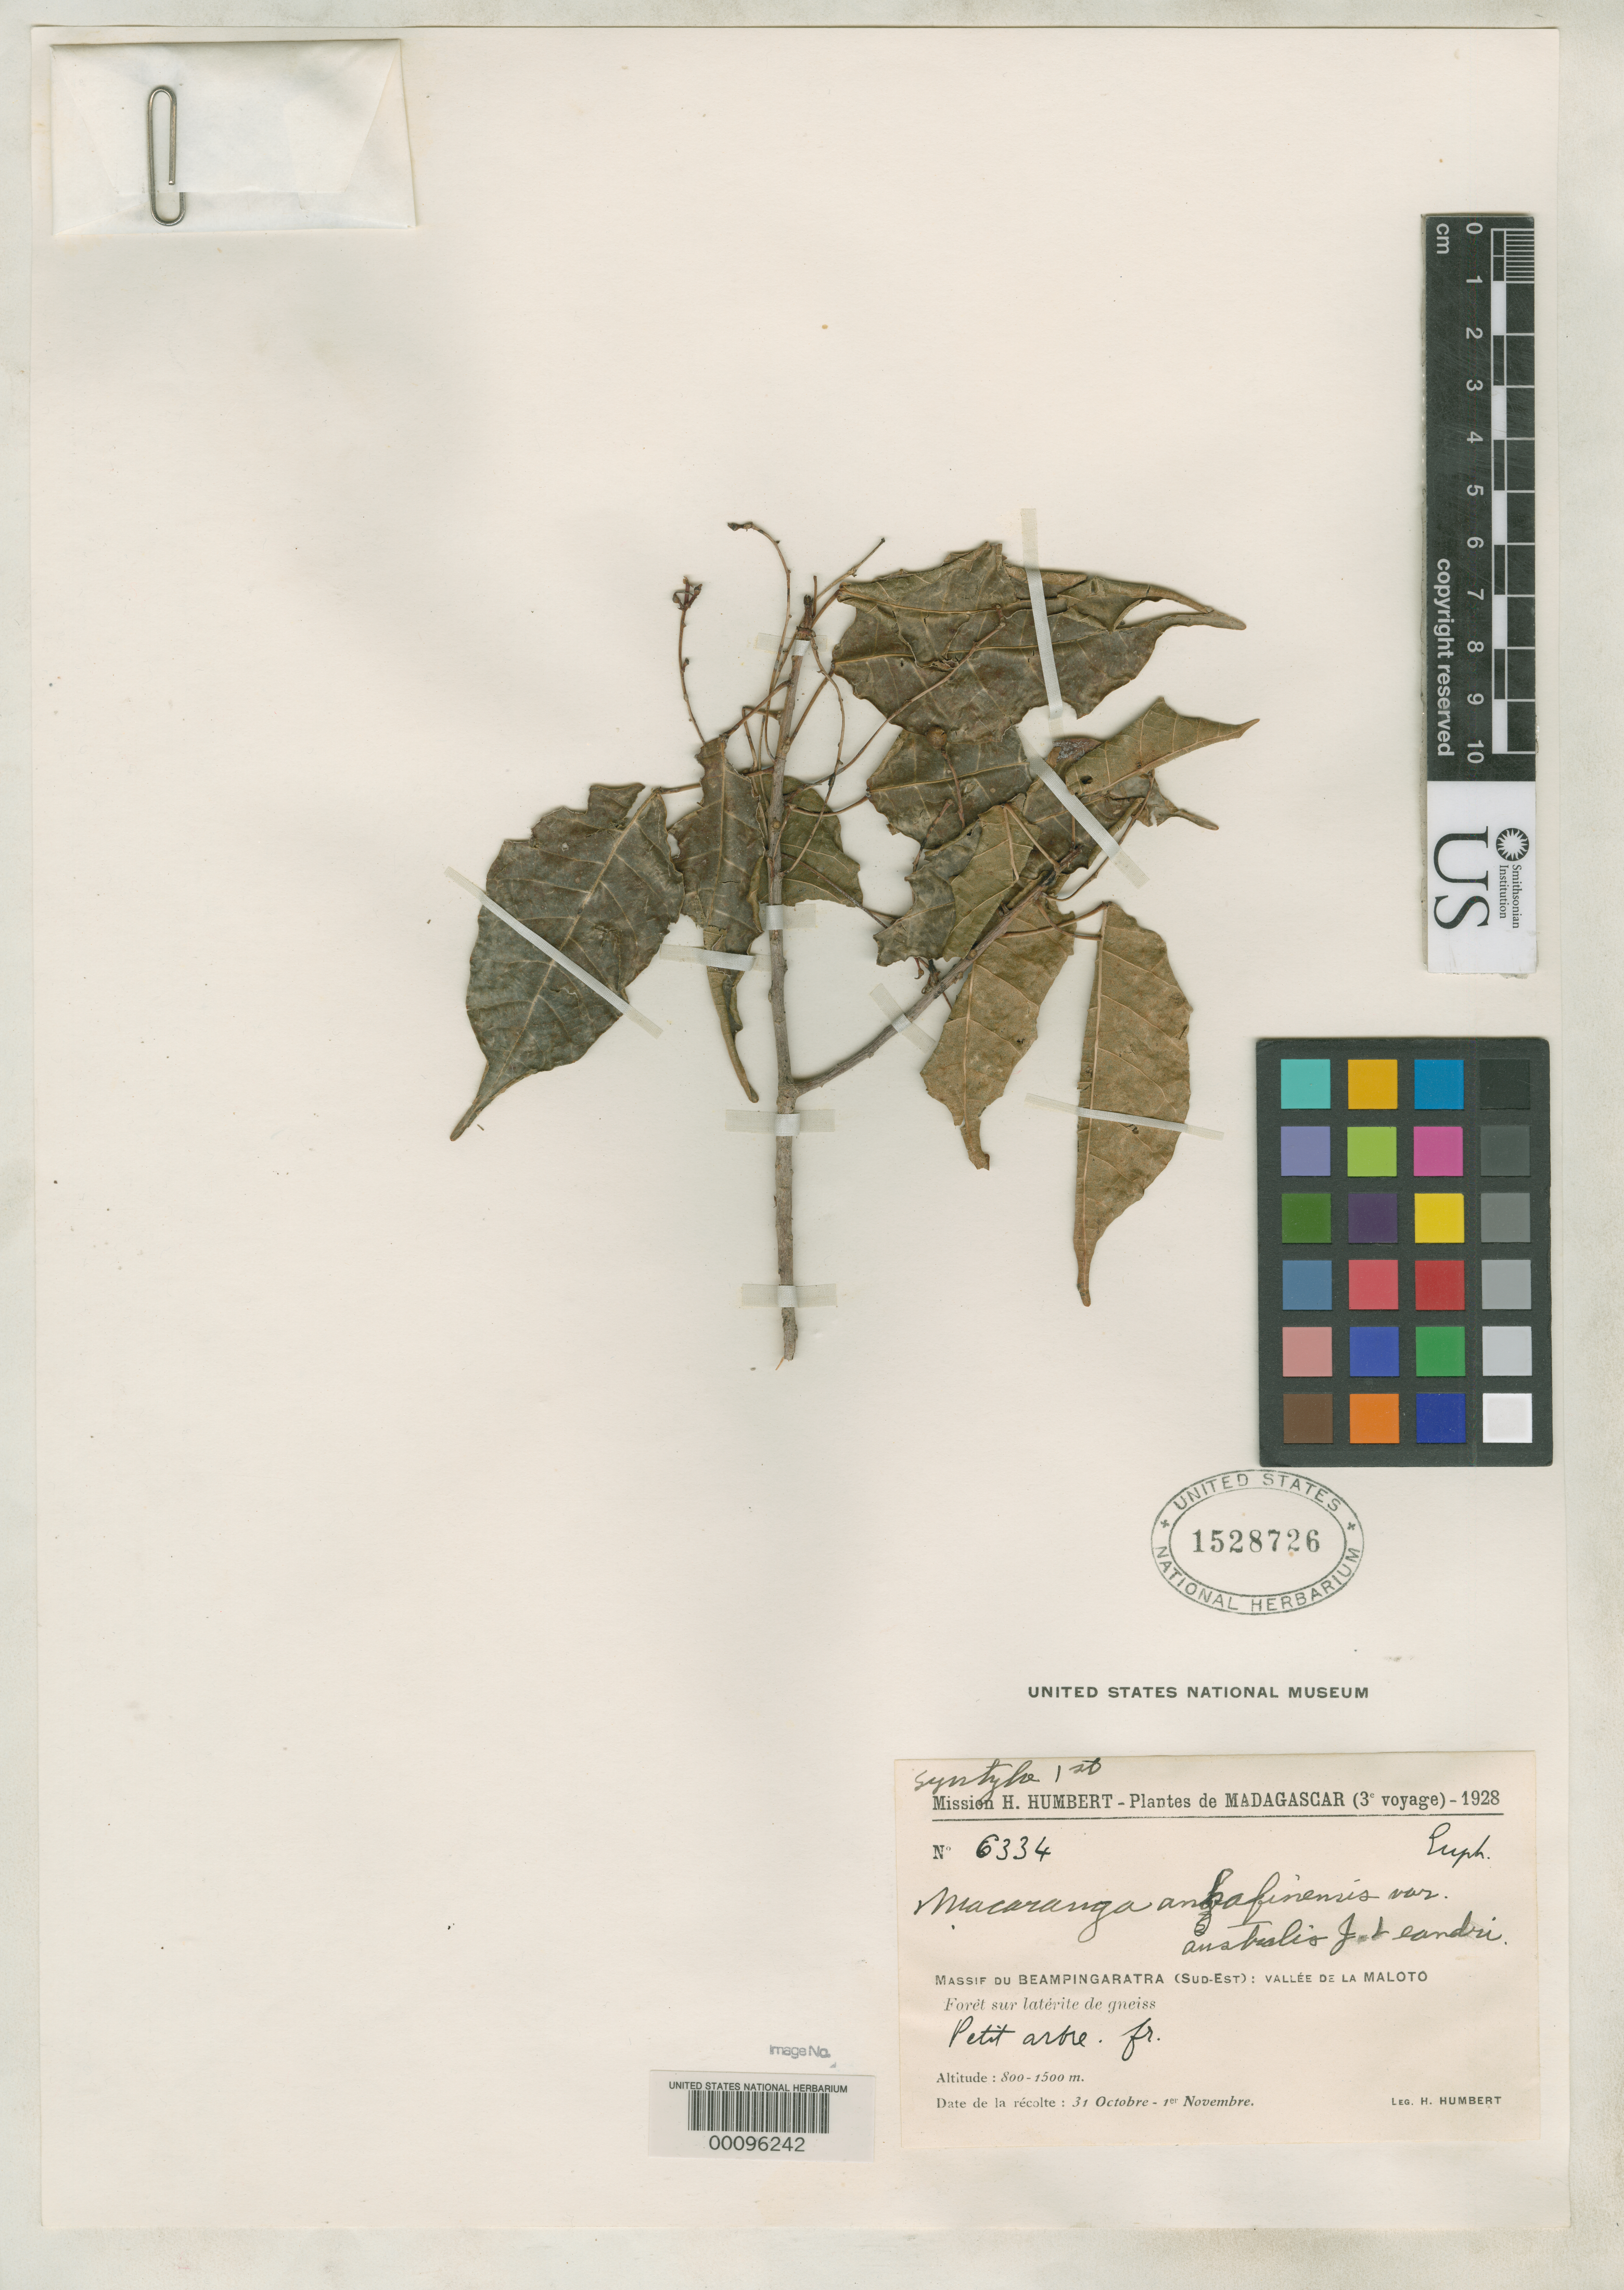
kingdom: Plantae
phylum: Tracheophyta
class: Magnoliopsida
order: Malpighiales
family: Euphorbiaceae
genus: Macaranga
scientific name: Macaranga ankafinensis var. australis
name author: Leandri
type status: Syntype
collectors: H. Humbert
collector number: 6334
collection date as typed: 31 Oct 1928 to 01 Nov 1928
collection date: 1928-10-31/1928-11-01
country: Madagascar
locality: Massif du Beampingaratra, Valley de La Maloto.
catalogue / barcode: US 1528726